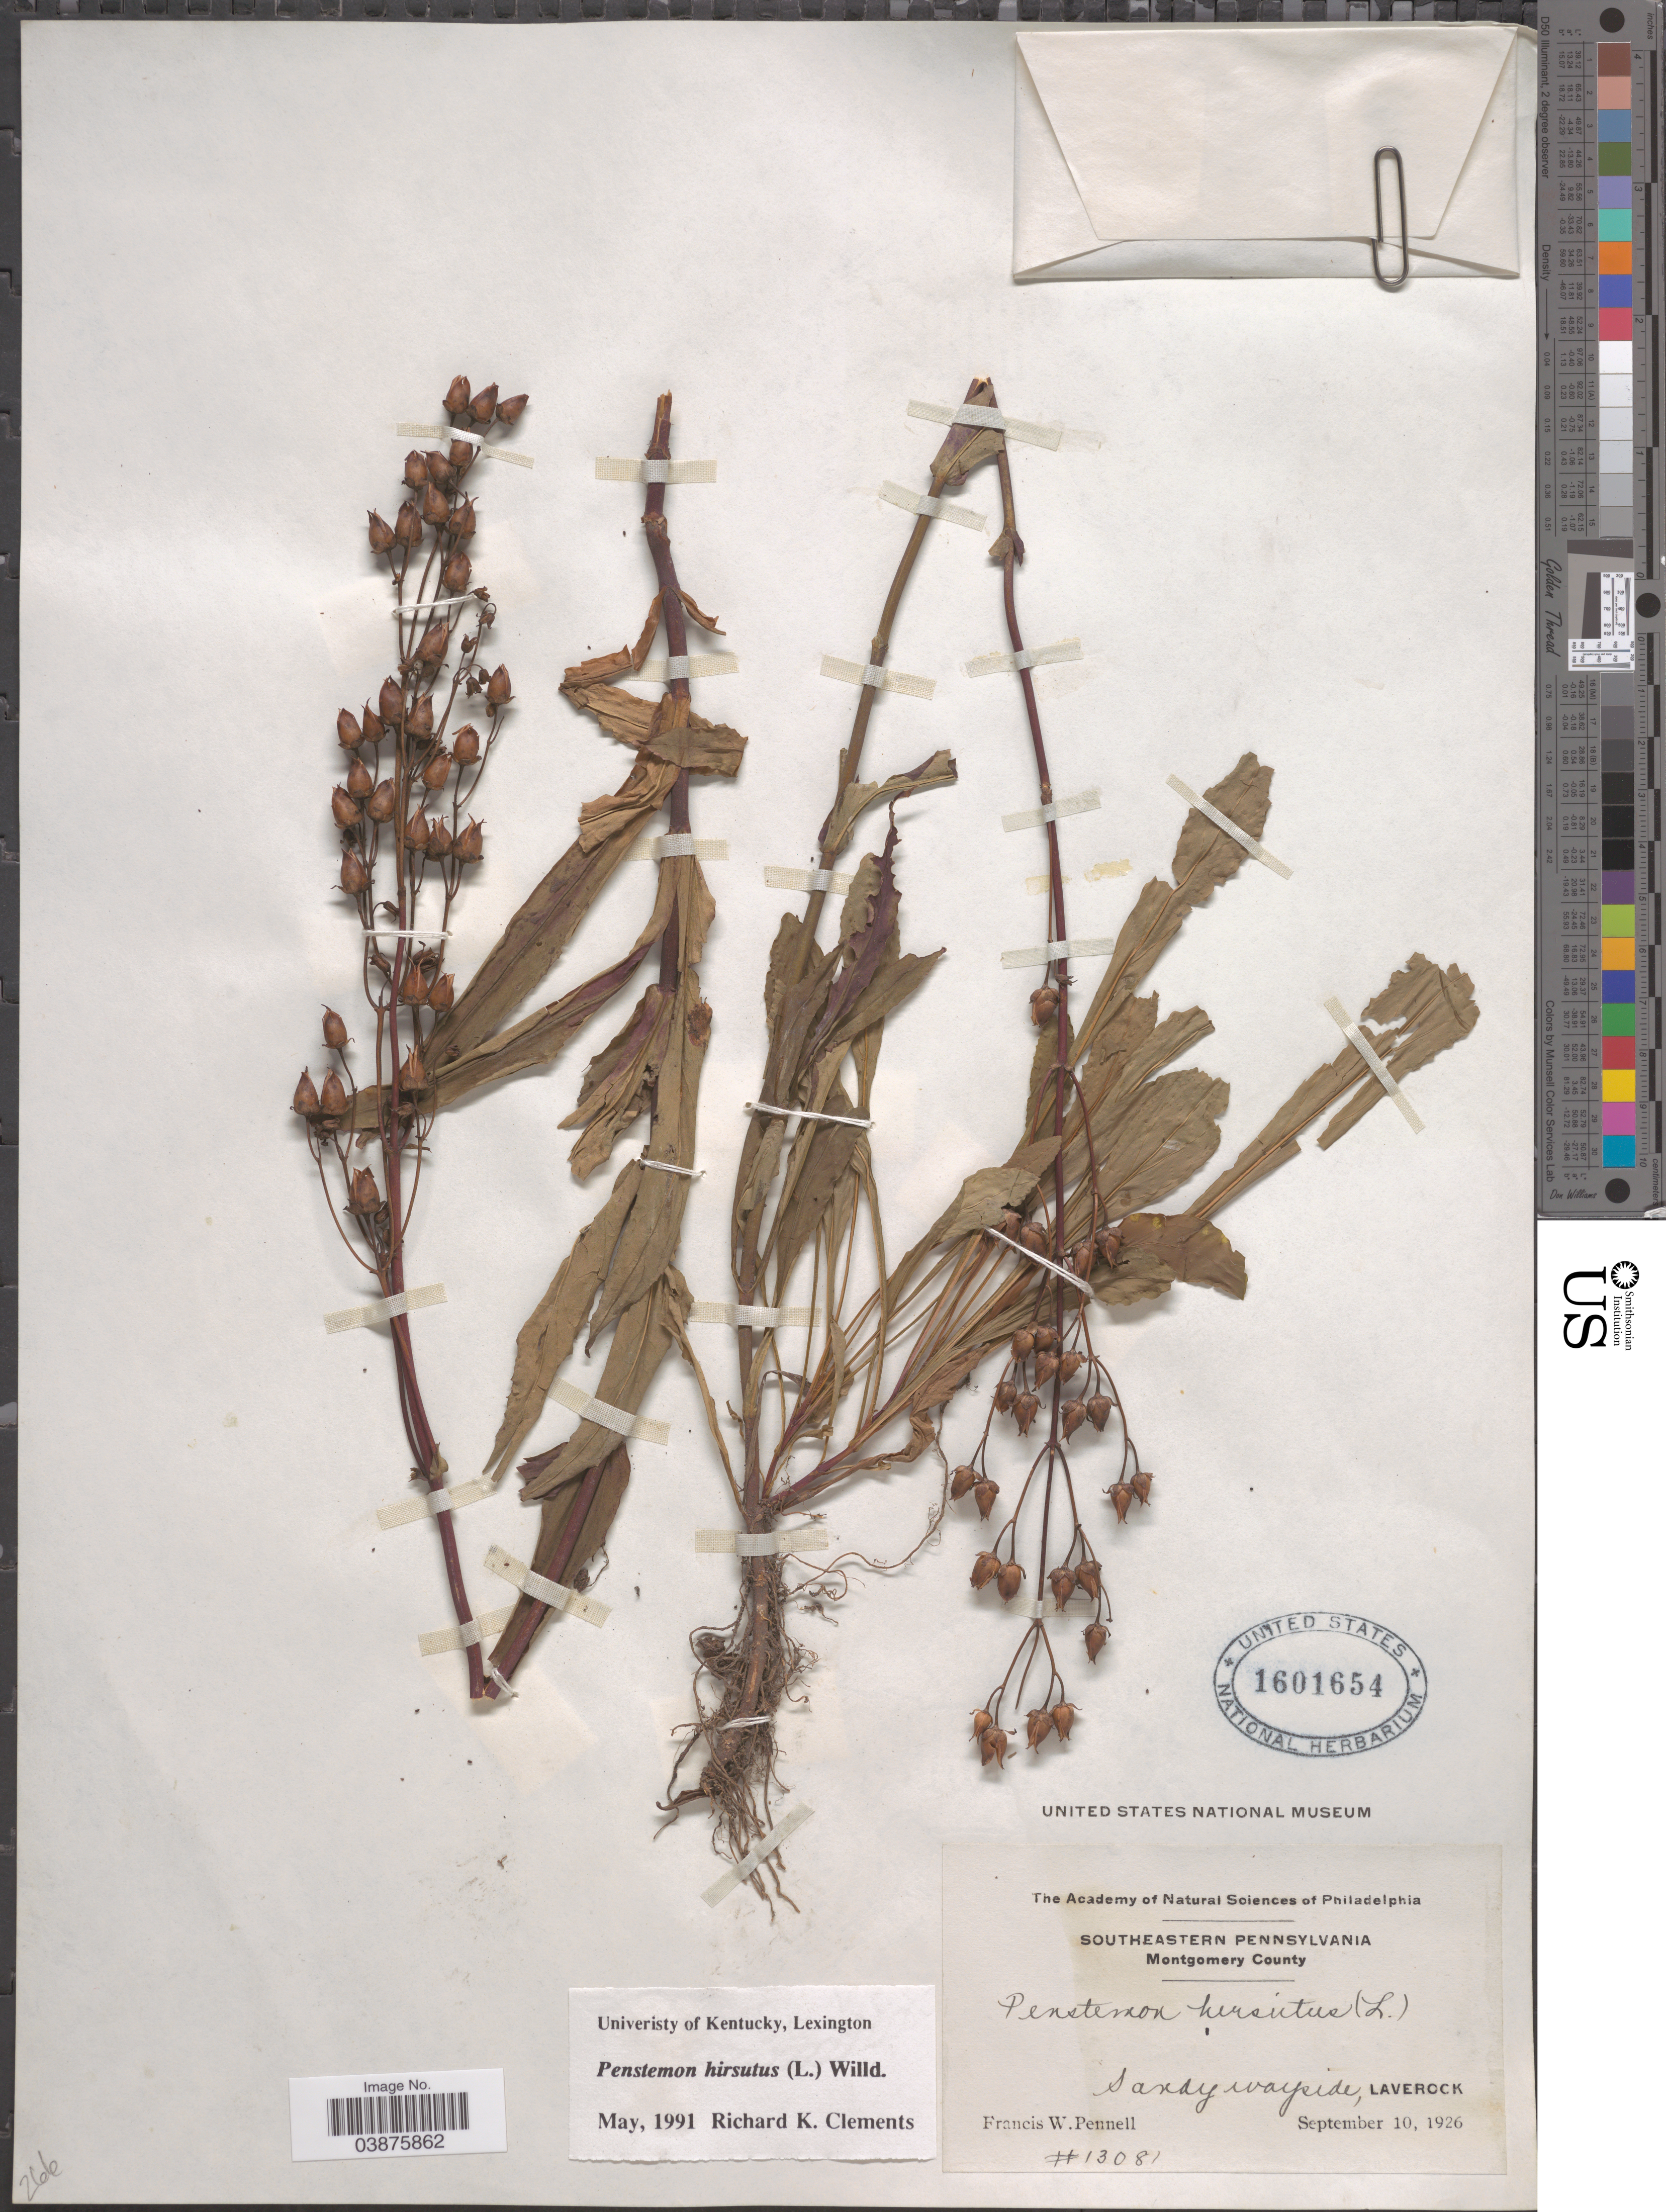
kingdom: Plantae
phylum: Tracheophyta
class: Magnoliopsida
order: Lamiales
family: Plantaginaceae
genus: Penstemon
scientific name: Penstemon hirsutus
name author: (L.) Willd.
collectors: F. W. Pennell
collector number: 13081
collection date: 1926-09-10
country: United States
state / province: Pennsylvania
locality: Southeastern Pennsylvania. Montgomery County. Laverock.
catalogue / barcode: US 1601654